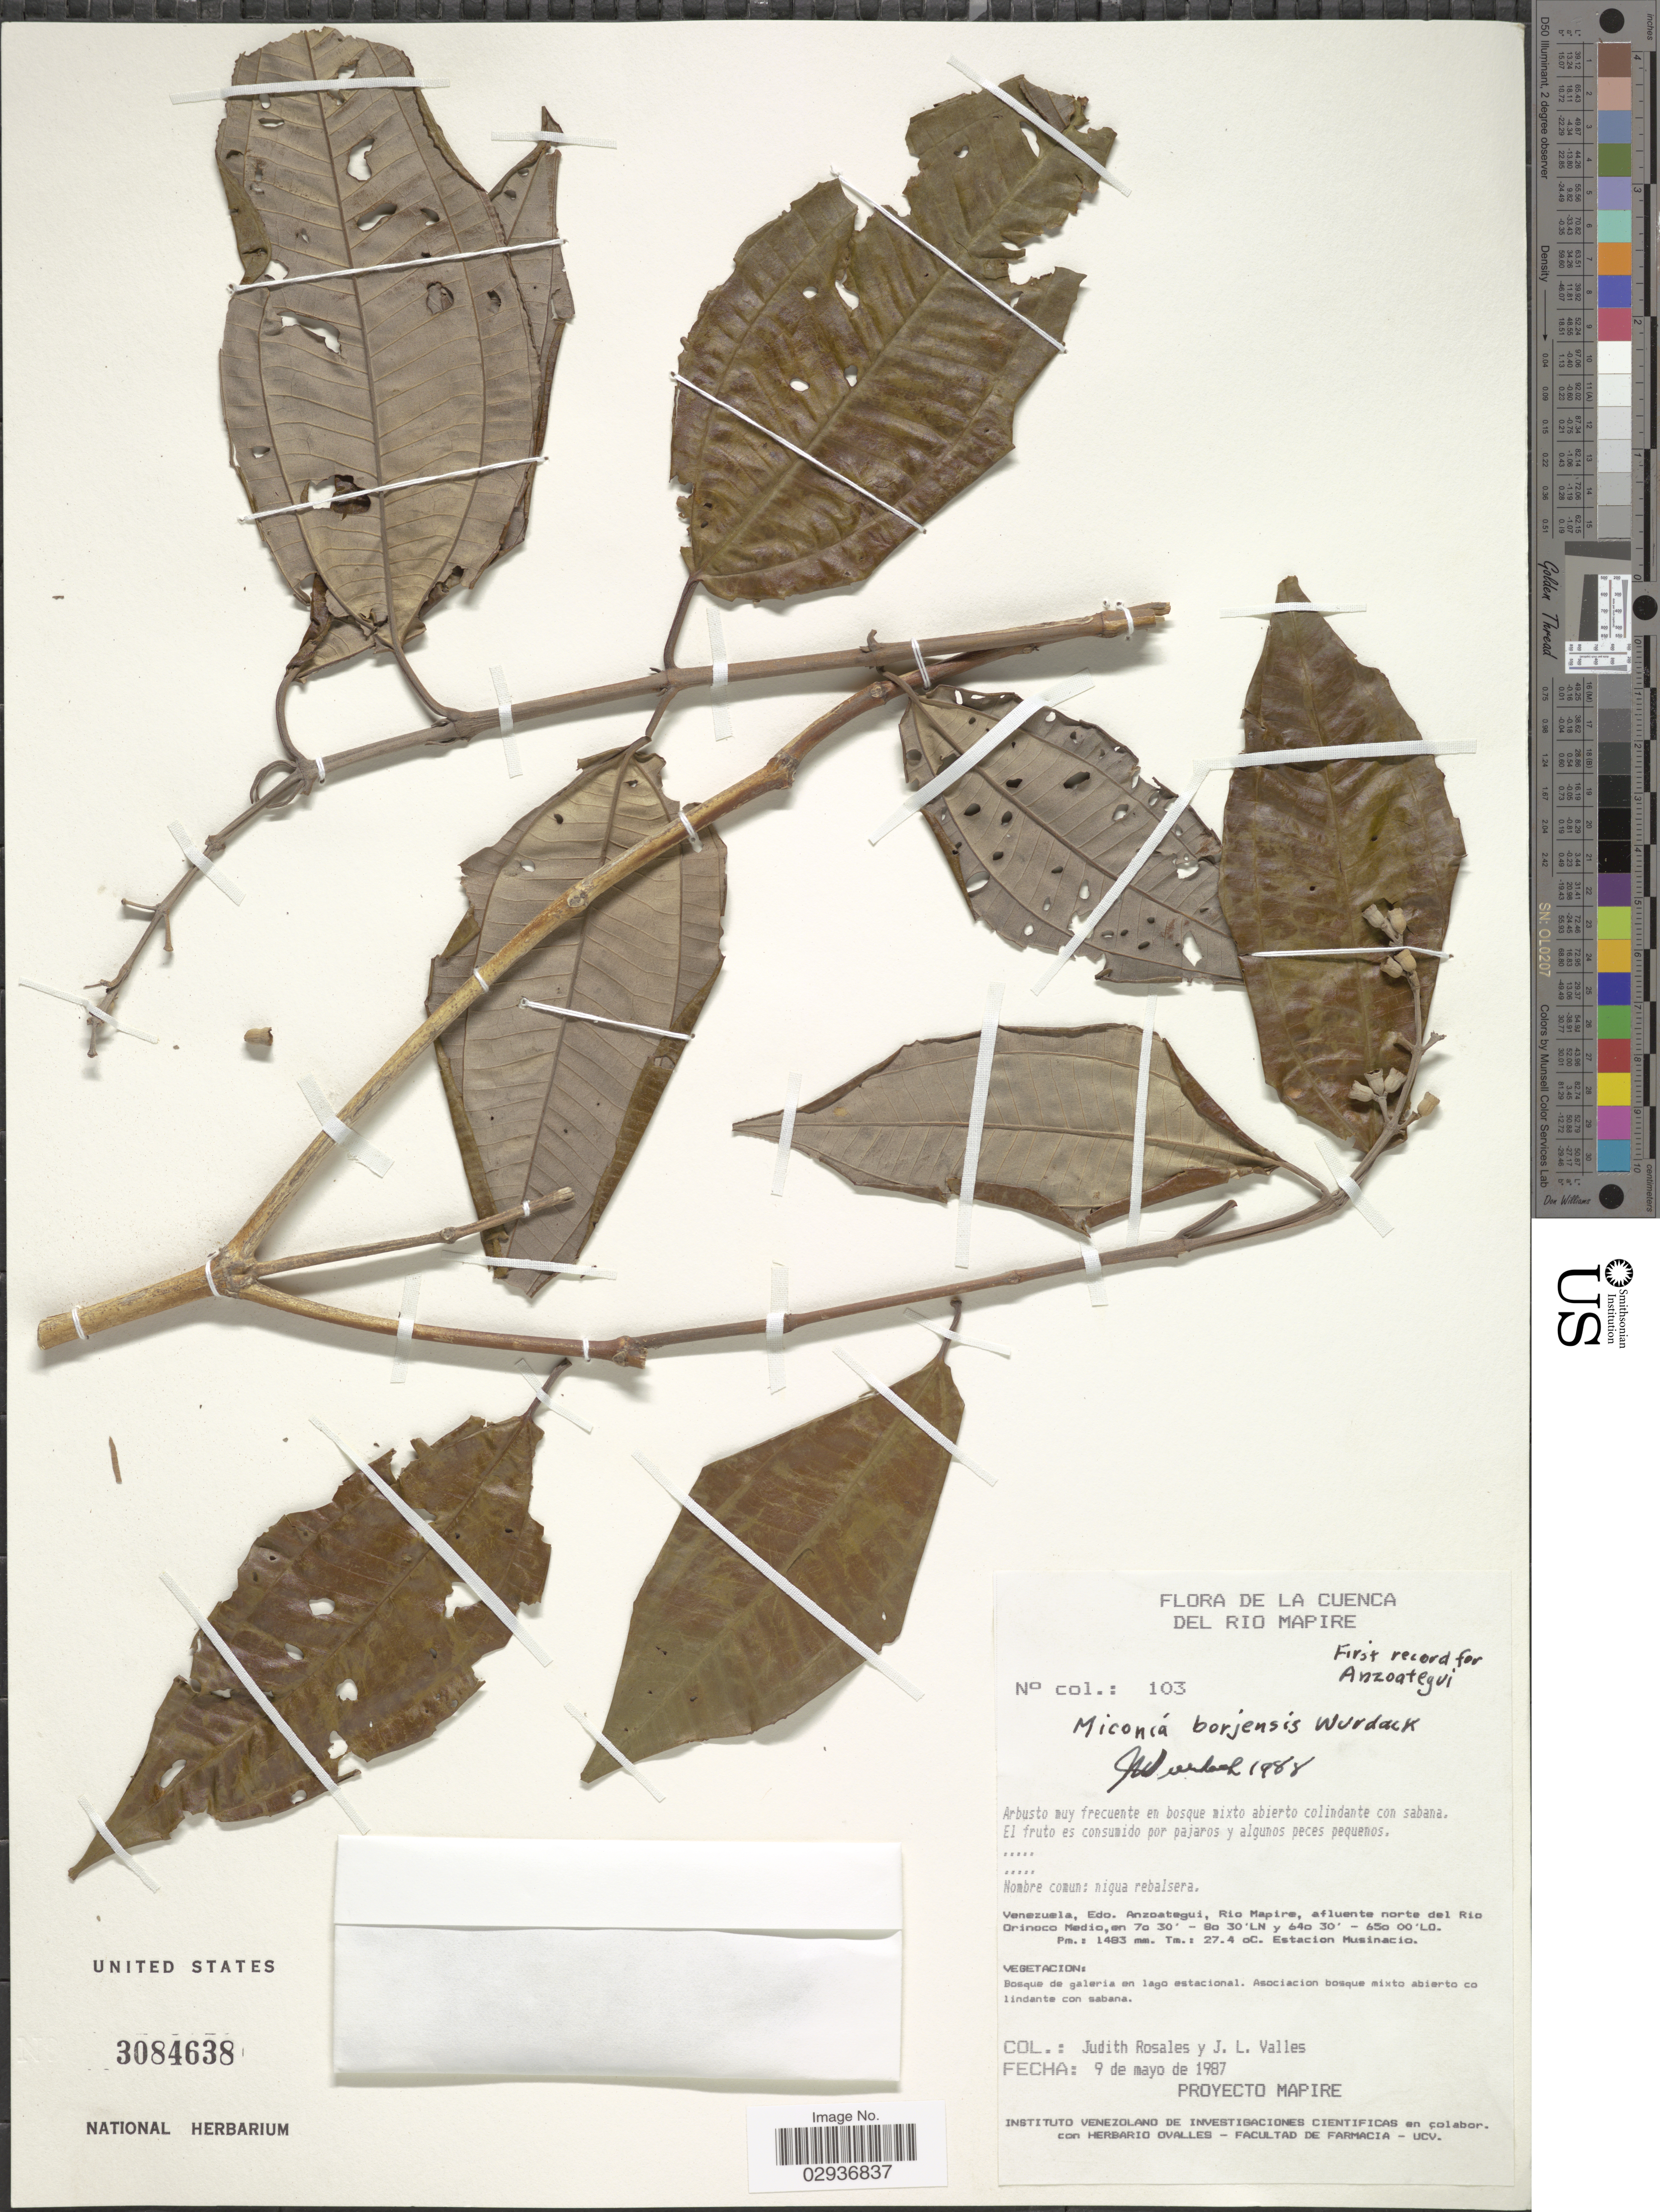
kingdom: Plantae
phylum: Tracheophyta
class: Magnoliopsida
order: Myrtales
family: Melastomataceae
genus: Miconia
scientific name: Miconia borjensis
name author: Wurdack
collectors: J. Rosales & J. Valles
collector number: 103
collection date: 1987-05-09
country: Venezuela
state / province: Anzoategui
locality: La Cuenca del rio Mapire. Rio Mapire, afluente norte del Rio Orinoco Medio. Estacion Musinacio.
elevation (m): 1483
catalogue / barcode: US 3084638